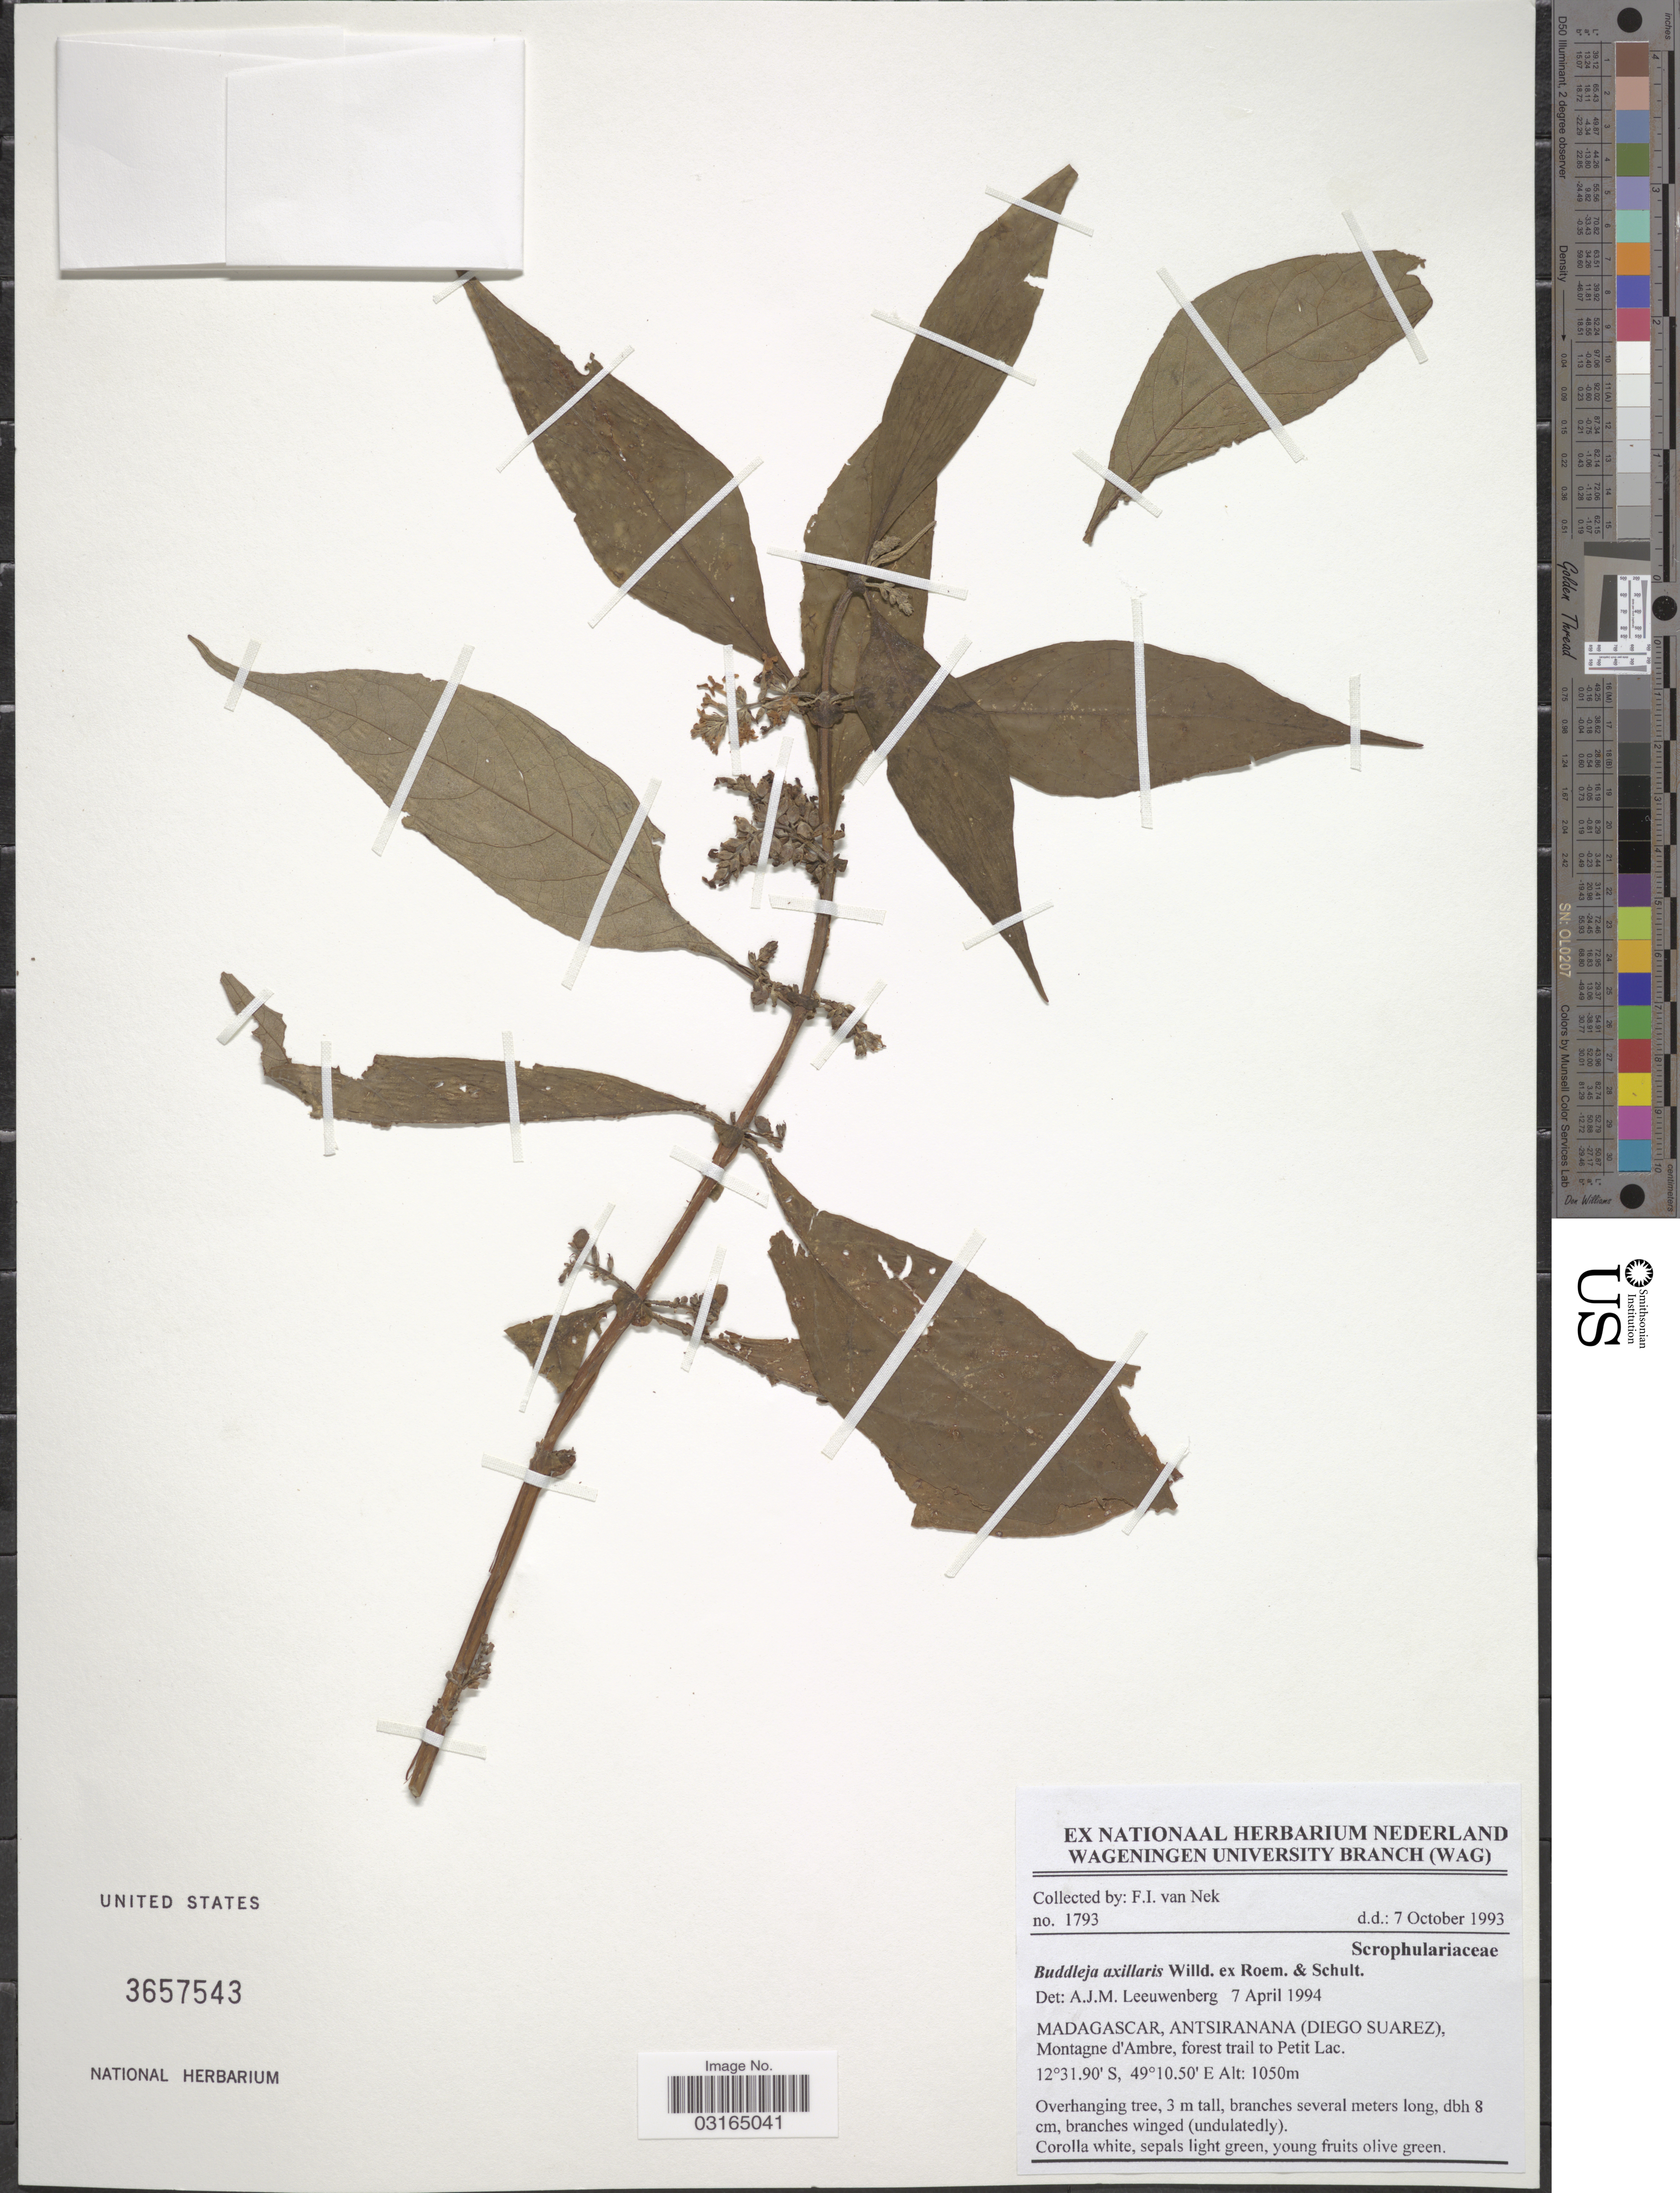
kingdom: Plantae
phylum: Tracheophyta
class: Magnoliopsida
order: Lamiales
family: Scrophulariaceae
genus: Buddleja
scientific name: Buddleja axillaris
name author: Willd. ex Roem. & Schult.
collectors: F. van Nek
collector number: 1793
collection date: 1993-10-07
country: Madagascar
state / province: Diana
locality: (Diego Suarez), Montagne d'Ambre, forest trail to Petit Lac.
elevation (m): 1050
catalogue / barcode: US 3657543